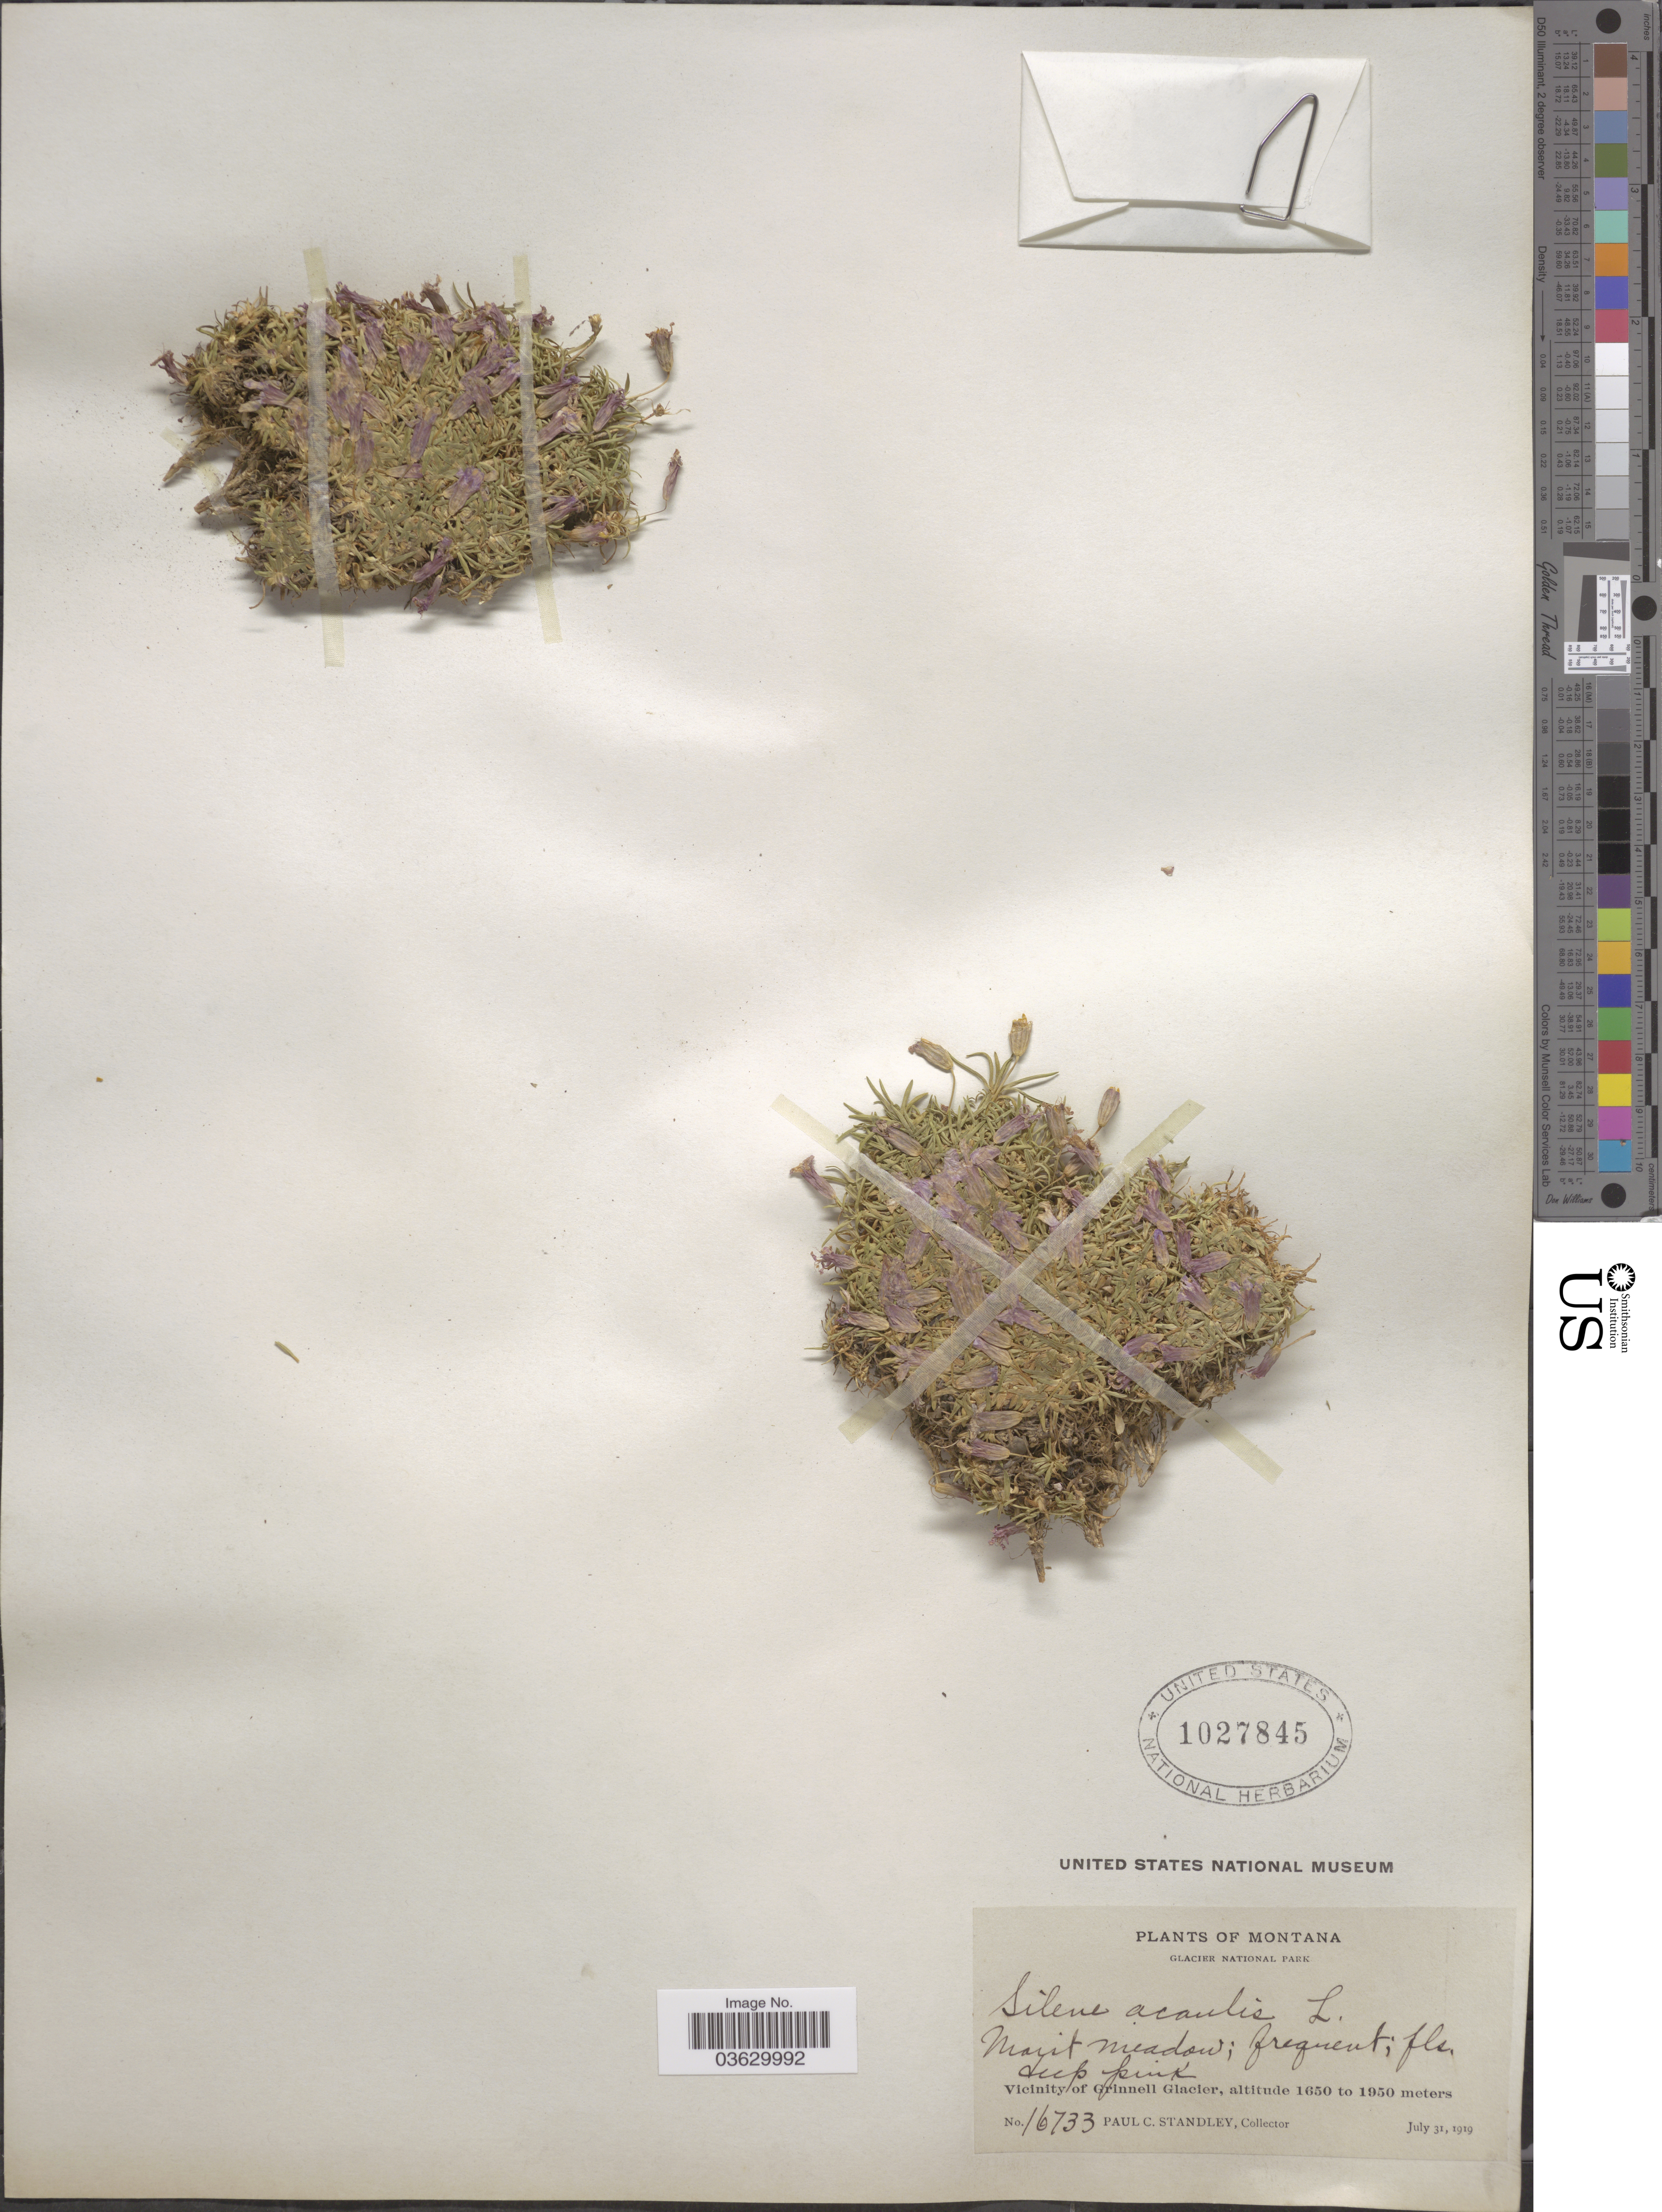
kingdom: Plantae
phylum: Tracheophyta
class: Magnoliopsida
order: Caryophyllales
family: Caryophyllaceae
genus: Silene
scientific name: Silene acaulis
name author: (L.) Jacq.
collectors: P. C. Standley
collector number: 16733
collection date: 1919-07-31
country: United States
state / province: Montana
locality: Glacier National Park. Vicinity of Grinnell Glacier.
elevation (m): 1650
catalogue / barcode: US 1027845